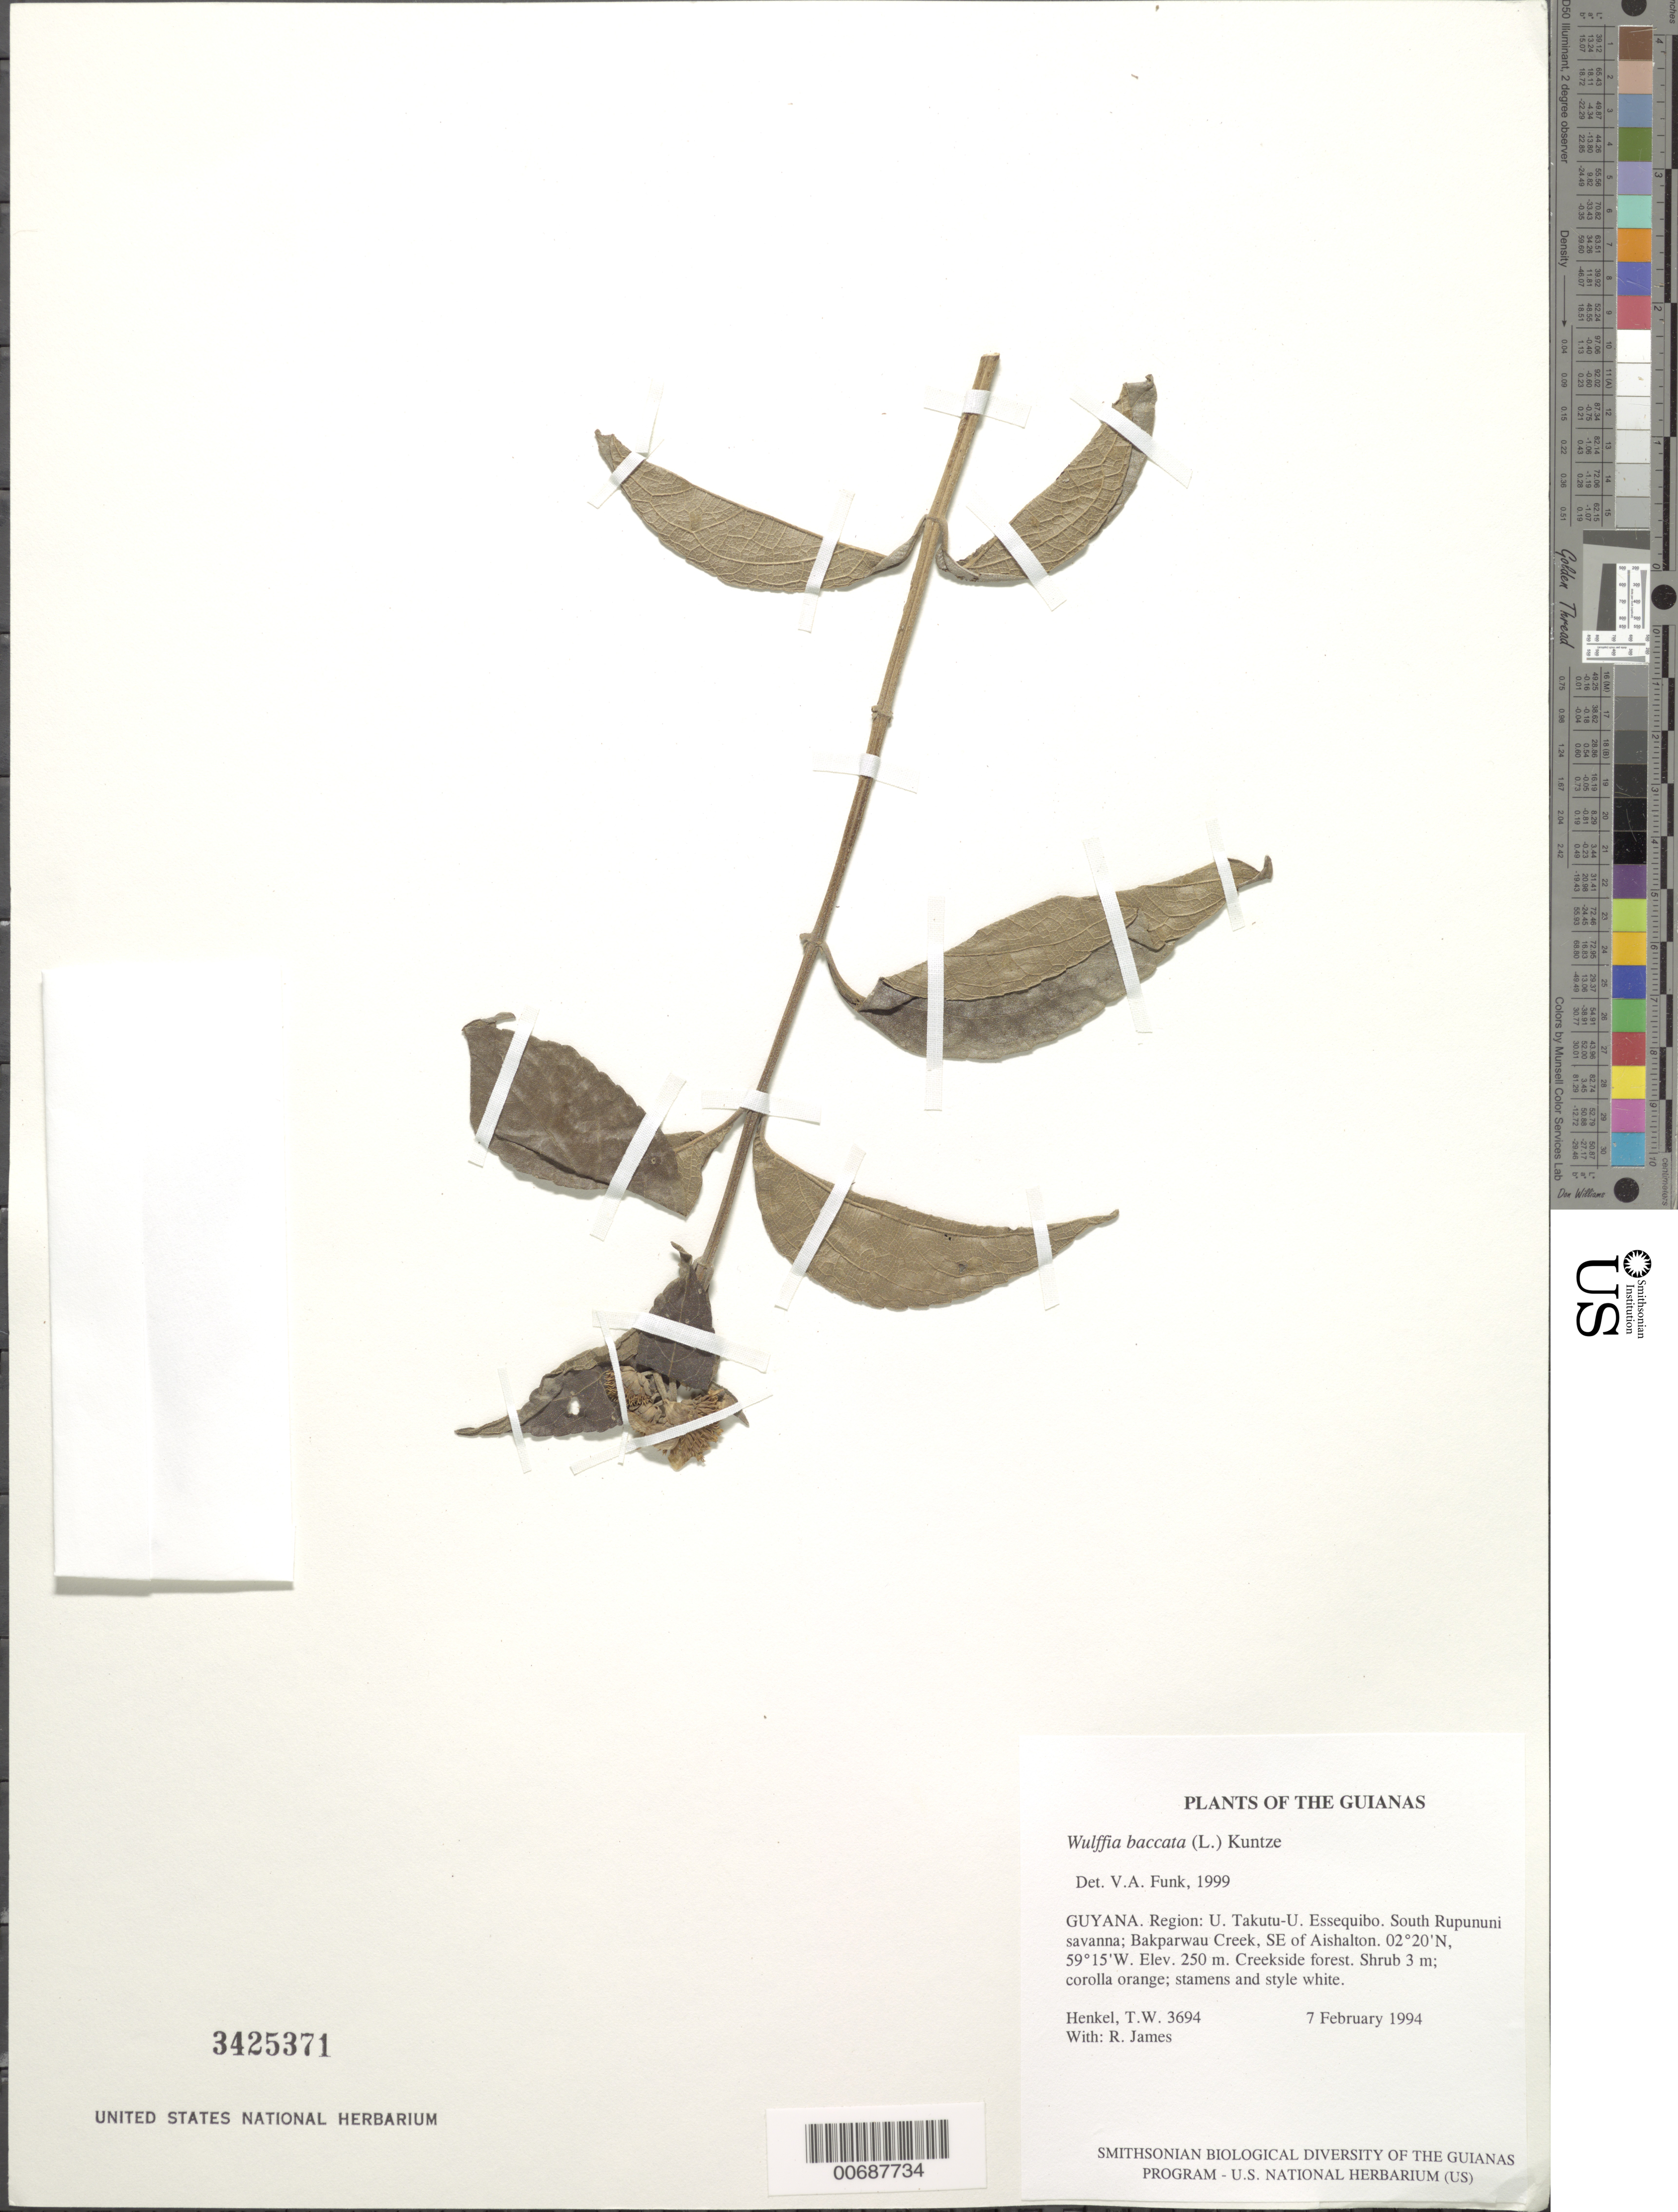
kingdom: Plantae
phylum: Tracheophyta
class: Magnoliopsida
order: Asterales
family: Asteraceae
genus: Wulffia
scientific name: Wulffia baccata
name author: (L. f.) Kuntze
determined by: Funk, Vicki A., (BOT), Smithsonian Institution - National Museum of Natural History (UNITED STATES)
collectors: T. Henkel & R. James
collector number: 3694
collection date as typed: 7 February 1994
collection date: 1994-02-07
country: Guyana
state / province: U. Takutu-U. Essequibo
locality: South Rupununi savanna; Bakparwau Creek, SE of Aishalton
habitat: Creekside forest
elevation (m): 250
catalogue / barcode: US 3425371